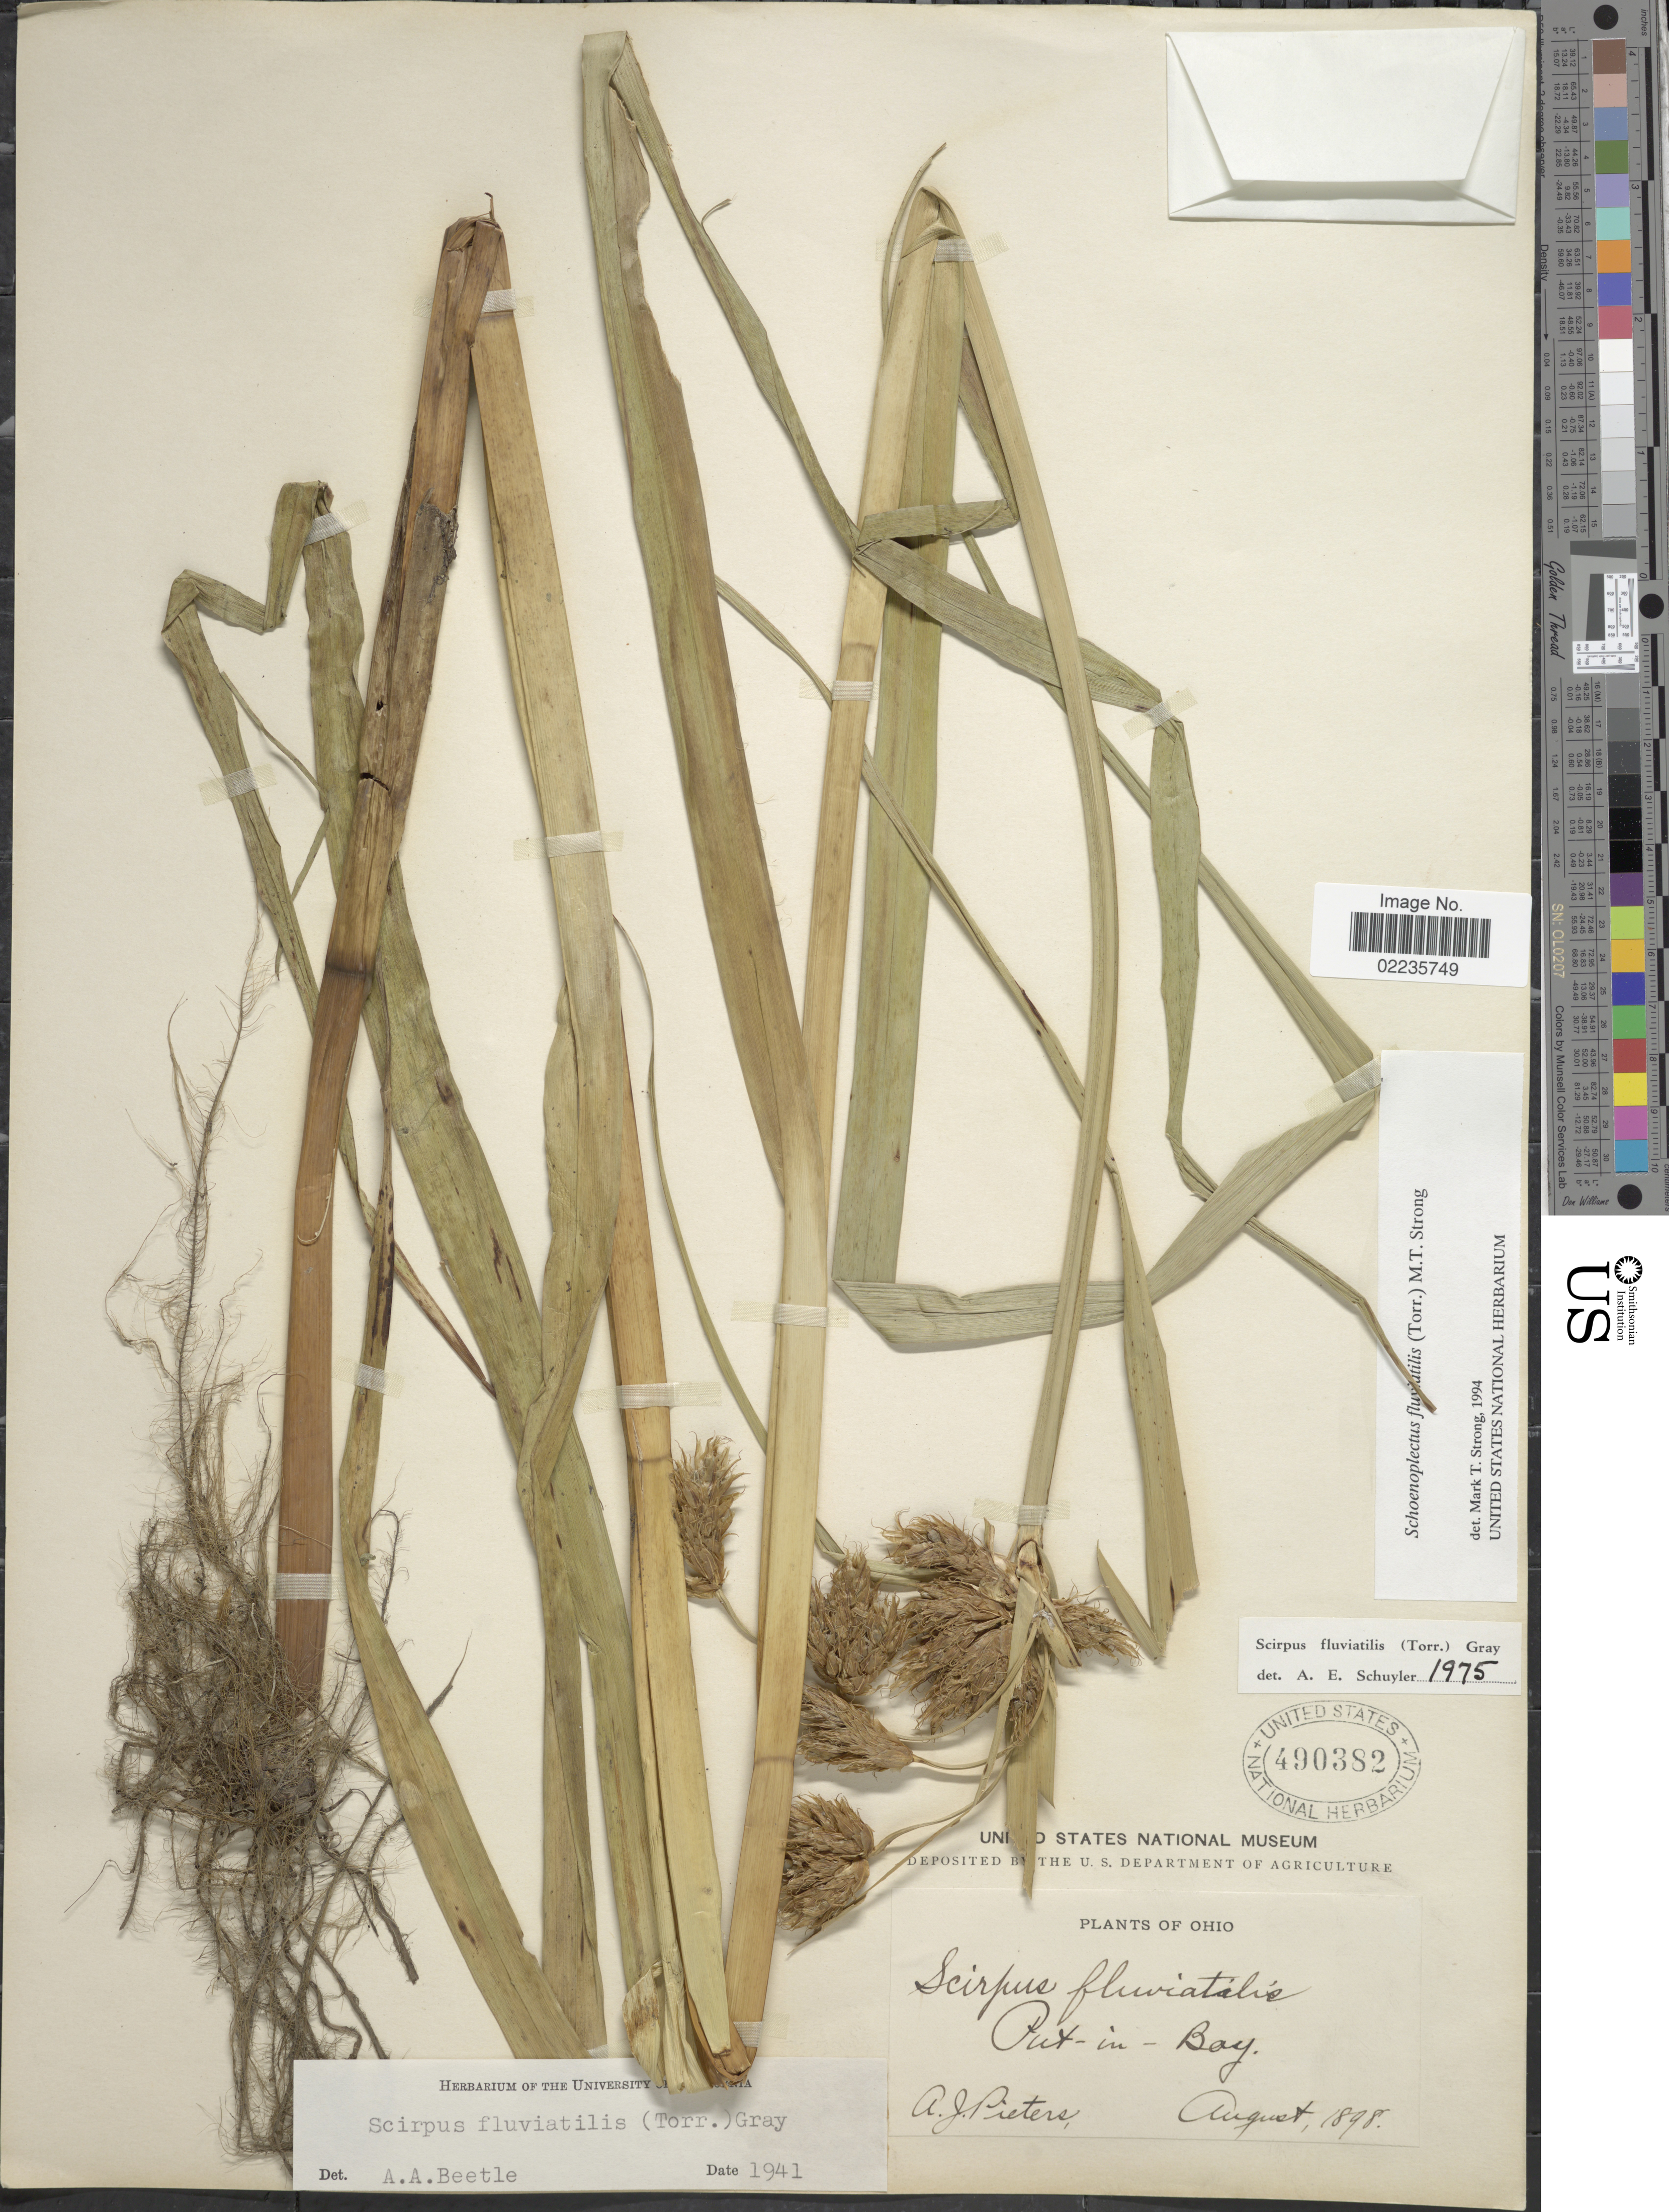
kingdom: Plantae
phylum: Tracheophyta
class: Liliopsida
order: Poales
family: Cyperaceae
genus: Bolboschoenus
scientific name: Bolboschoenus fluviatilis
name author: (Torr.) Soják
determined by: Strong, M. T., (US), Smithsonian Institution - National Museum of Natural History (UNITED STATES)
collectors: A. Pieters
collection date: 1898-08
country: United States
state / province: Ohio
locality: Put-in-Bay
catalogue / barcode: US 490382